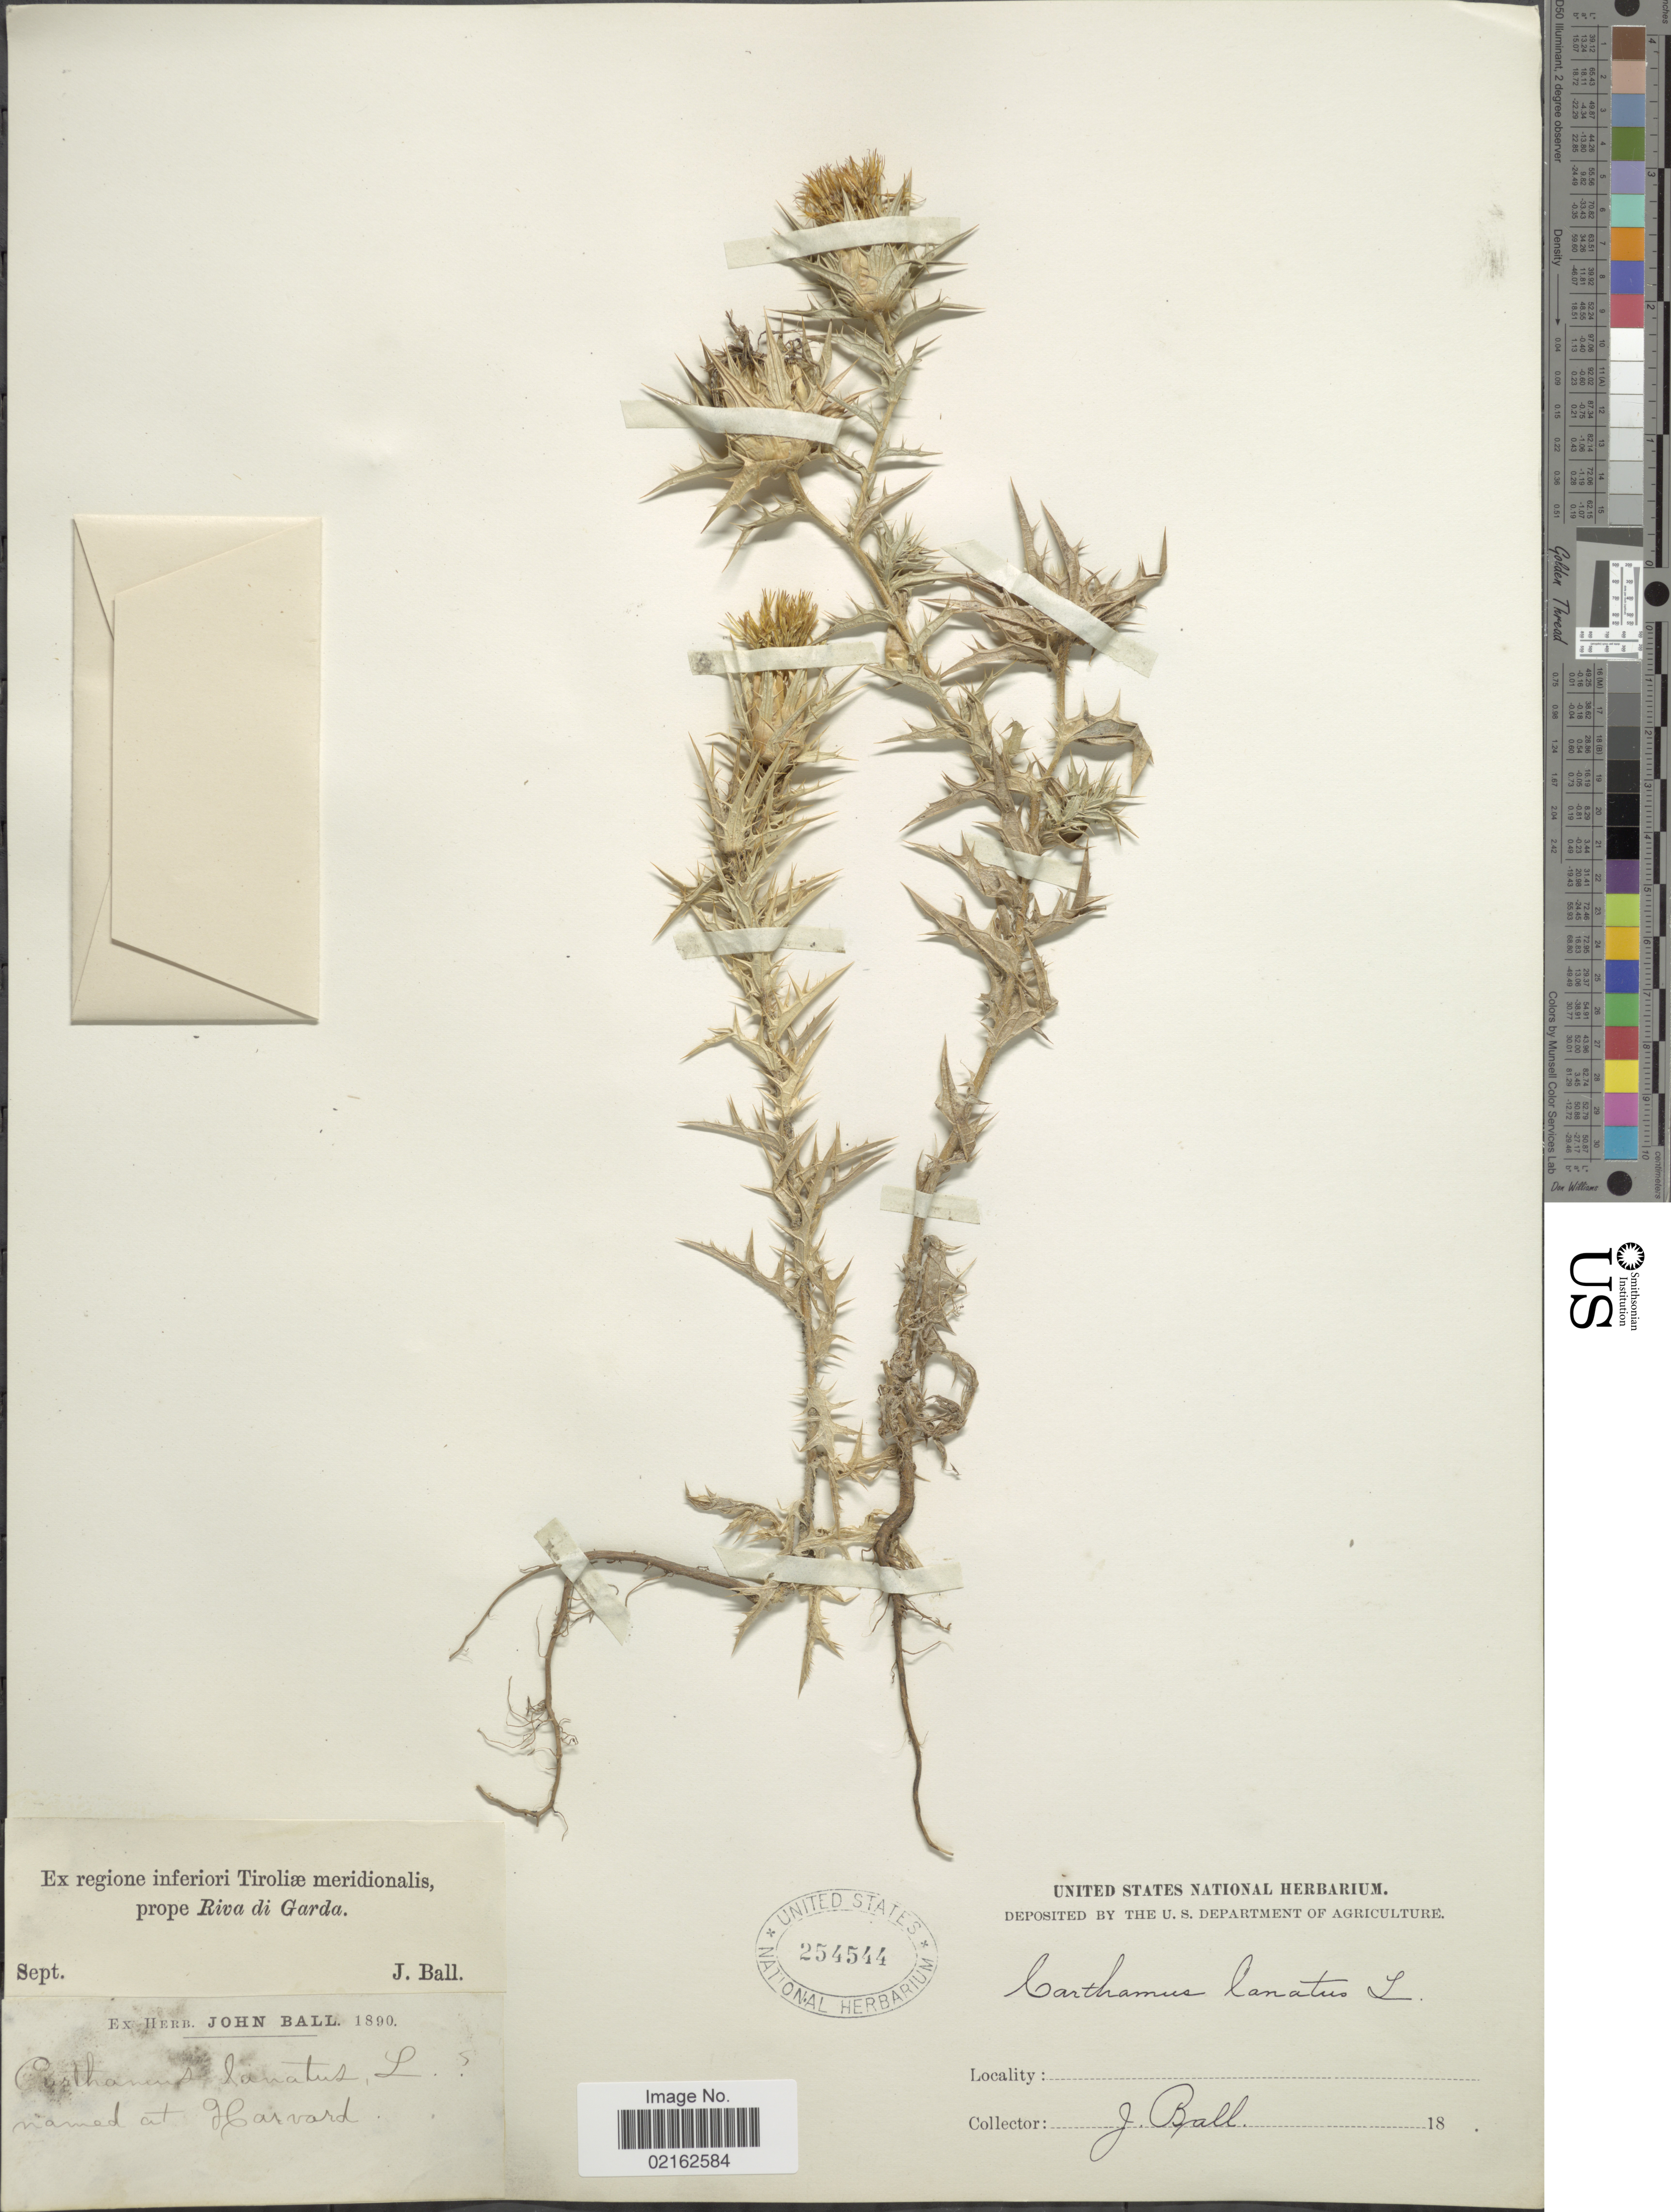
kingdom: Plantae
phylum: Tracheophyta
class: Magnoliopsida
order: Asterales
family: Asteraceae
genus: Carthamus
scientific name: Carthamus lanatus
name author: L.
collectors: J. Ball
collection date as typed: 18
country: Austria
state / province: Tirol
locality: Prope Riva di Garda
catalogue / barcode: US 254544